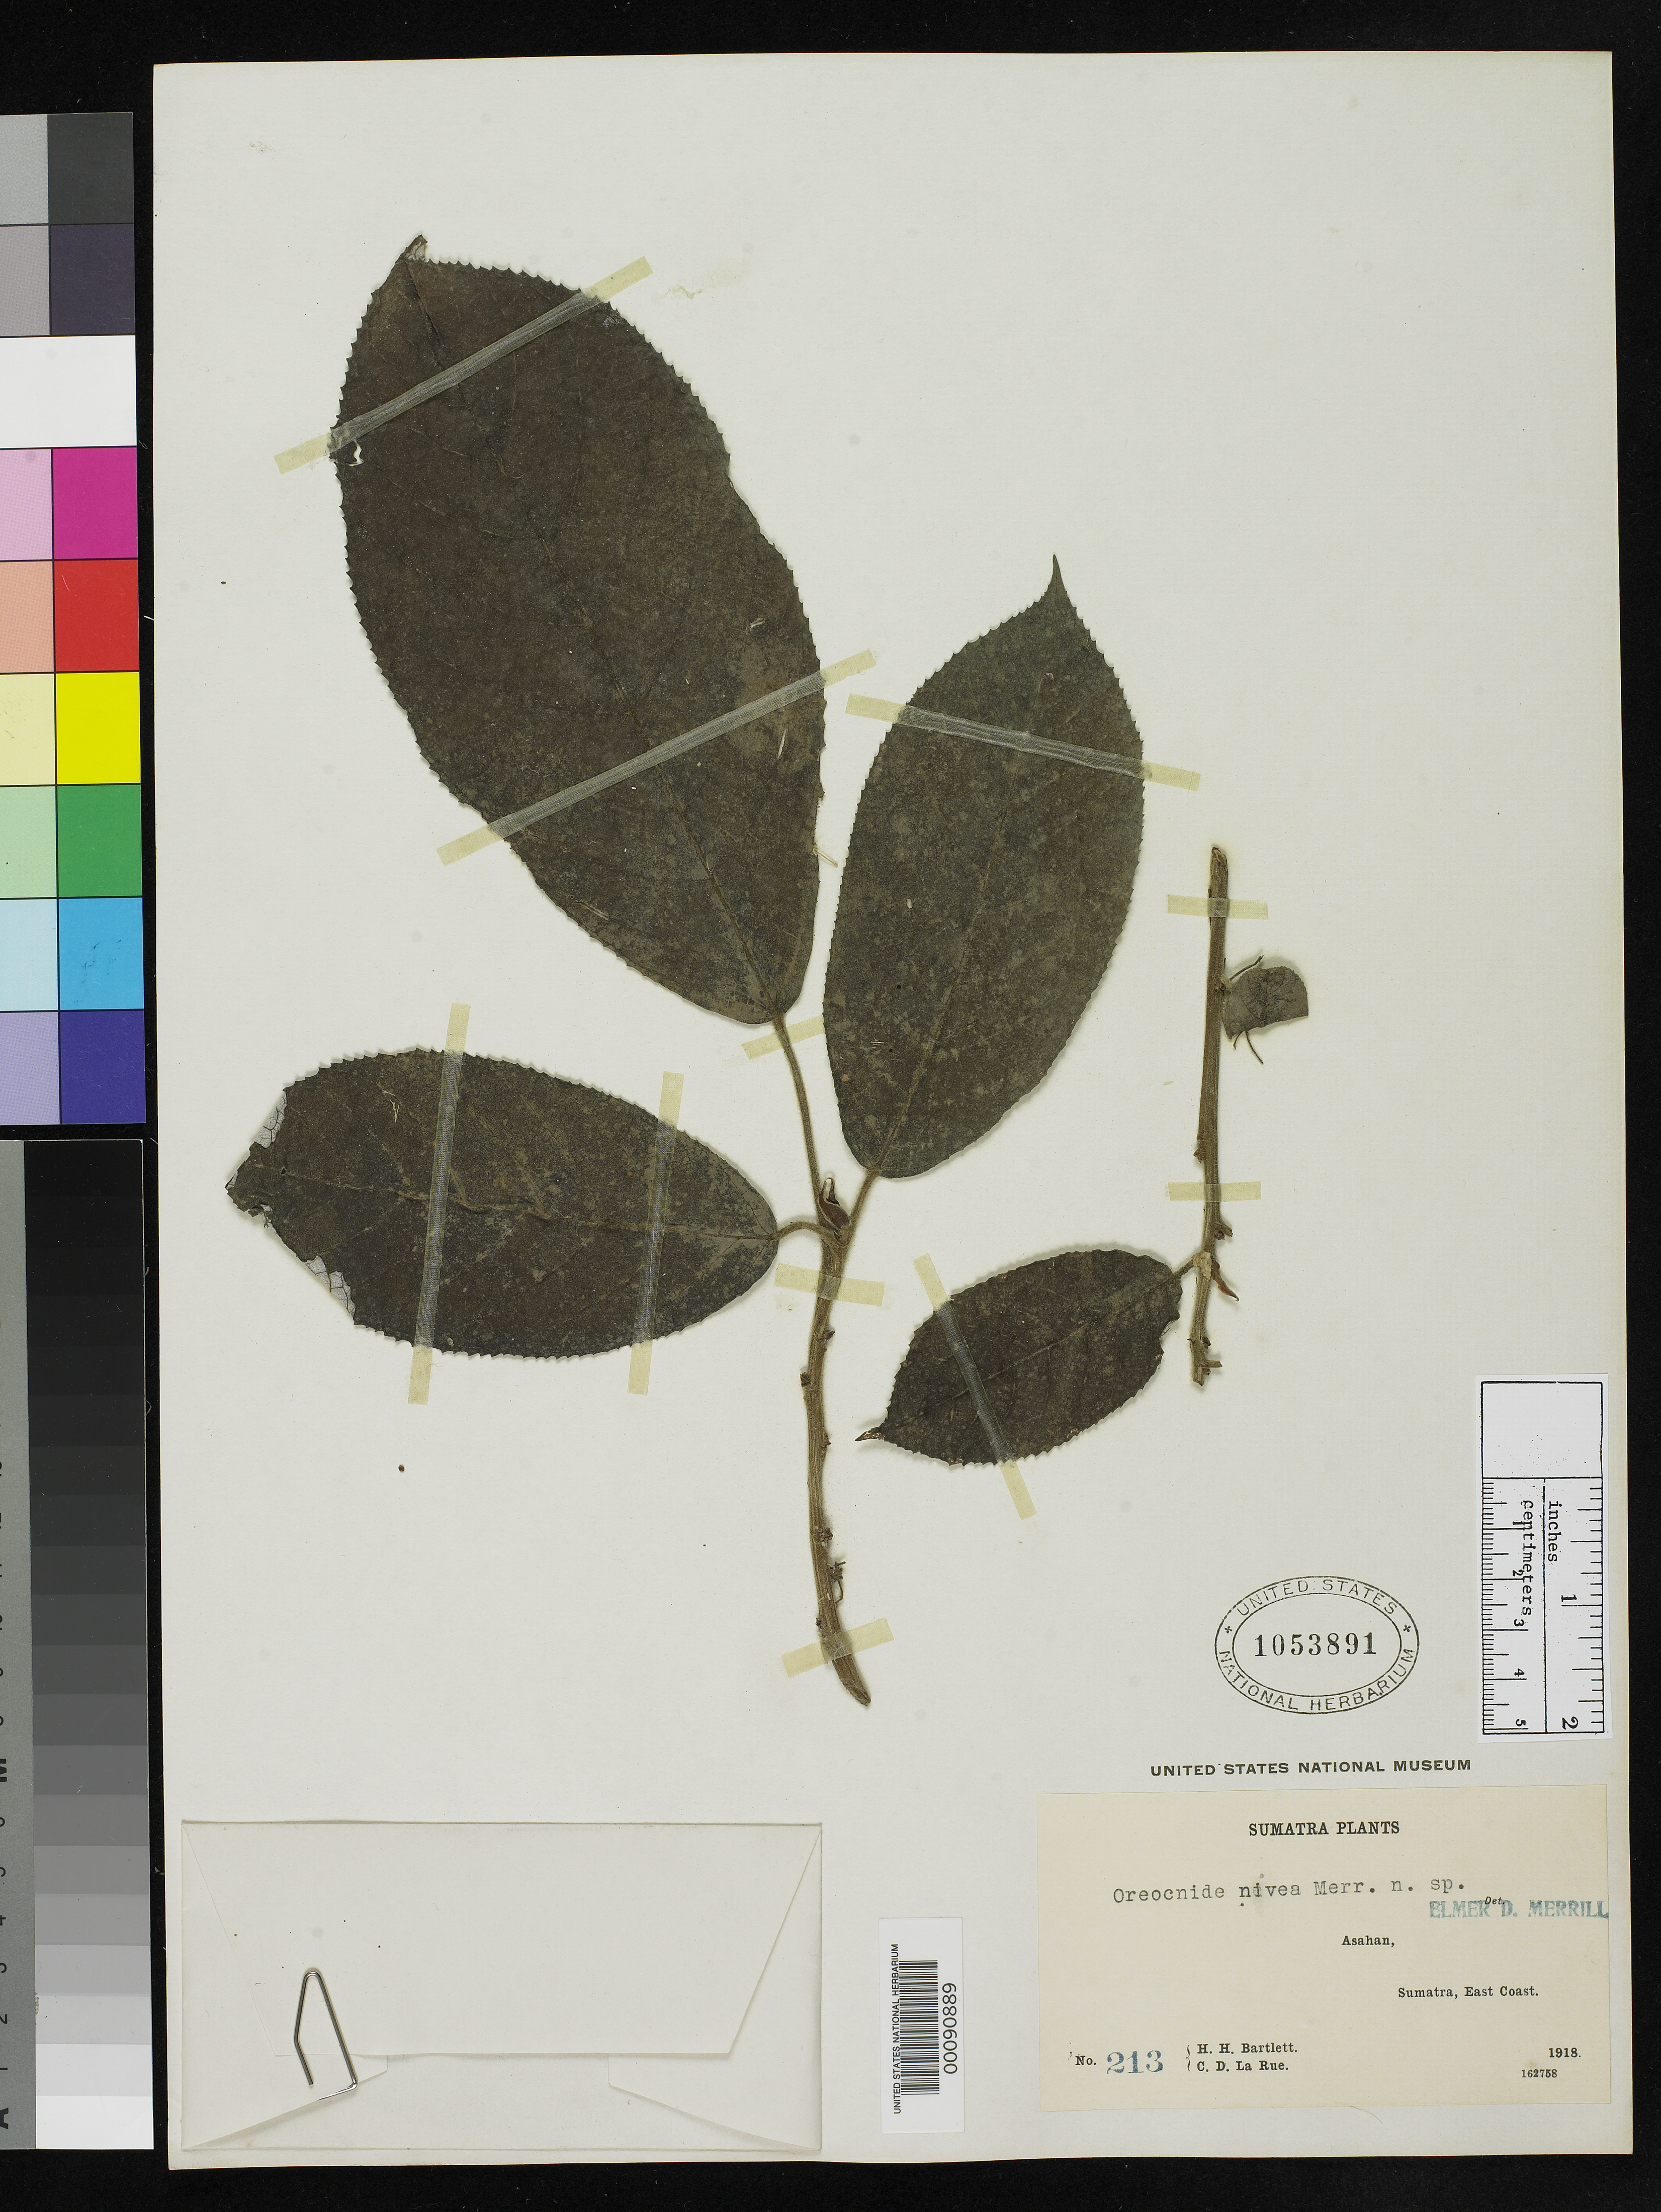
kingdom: Plantae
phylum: Tracheophyta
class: Magnoliopsida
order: Rosales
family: Urticaceae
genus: Oreocnide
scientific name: Oreocnide nivea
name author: Merr.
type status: Isotype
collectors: H. H. Bartlett & C. La Rue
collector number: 213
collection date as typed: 1918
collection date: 1918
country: Indonesia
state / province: Sumatra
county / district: Aceh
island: Sumatra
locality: Asahan, east coast.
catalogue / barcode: US 1053891